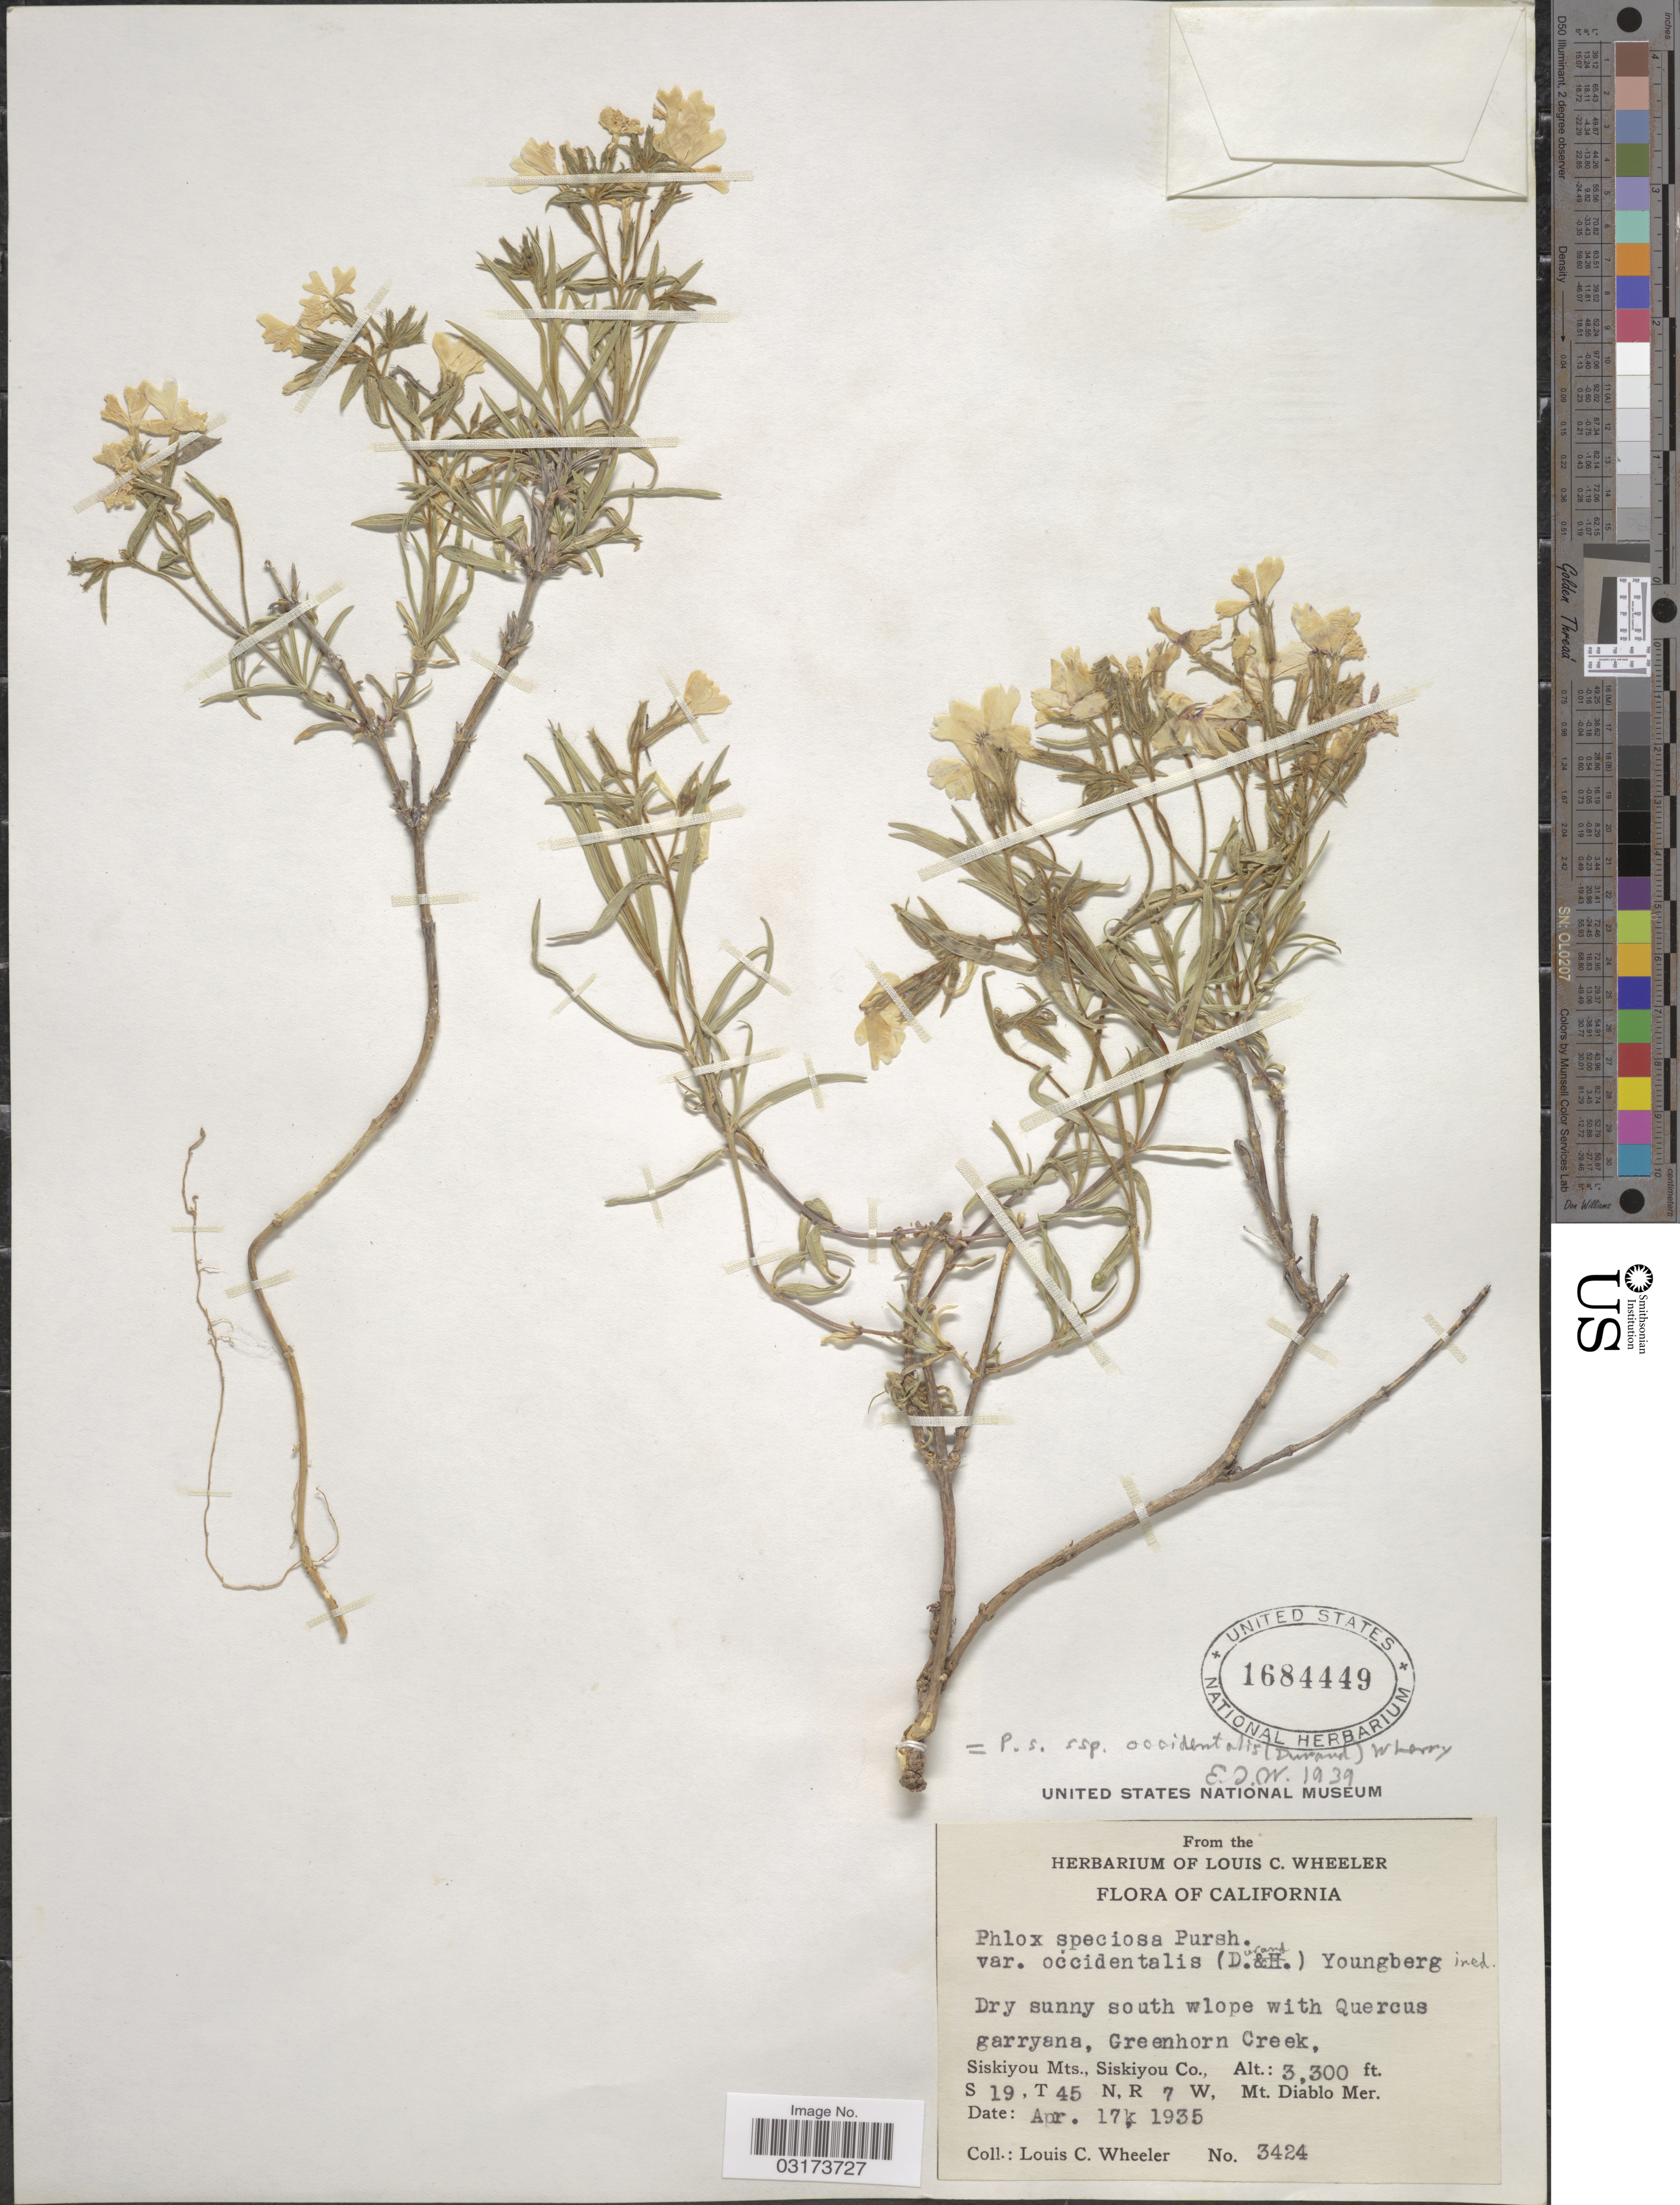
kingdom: Plantae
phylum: Tracheophyta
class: Magnoliopsida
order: Ericales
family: Polemoniaceae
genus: Phlox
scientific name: Phlox speciosa subsp. occidentalis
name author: (Durand ex Torr.) Wherry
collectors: L. C. Wheeler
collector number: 3424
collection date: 1935-04-17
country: United States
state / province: California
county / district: Siskiyou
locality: Greenhorn Creek, Siskiyou Mts., Siskiyou Co., S 19, T 45 N, R 7 W, Mt. Diablo Mer.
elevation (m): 1006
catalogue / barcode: US 1684449